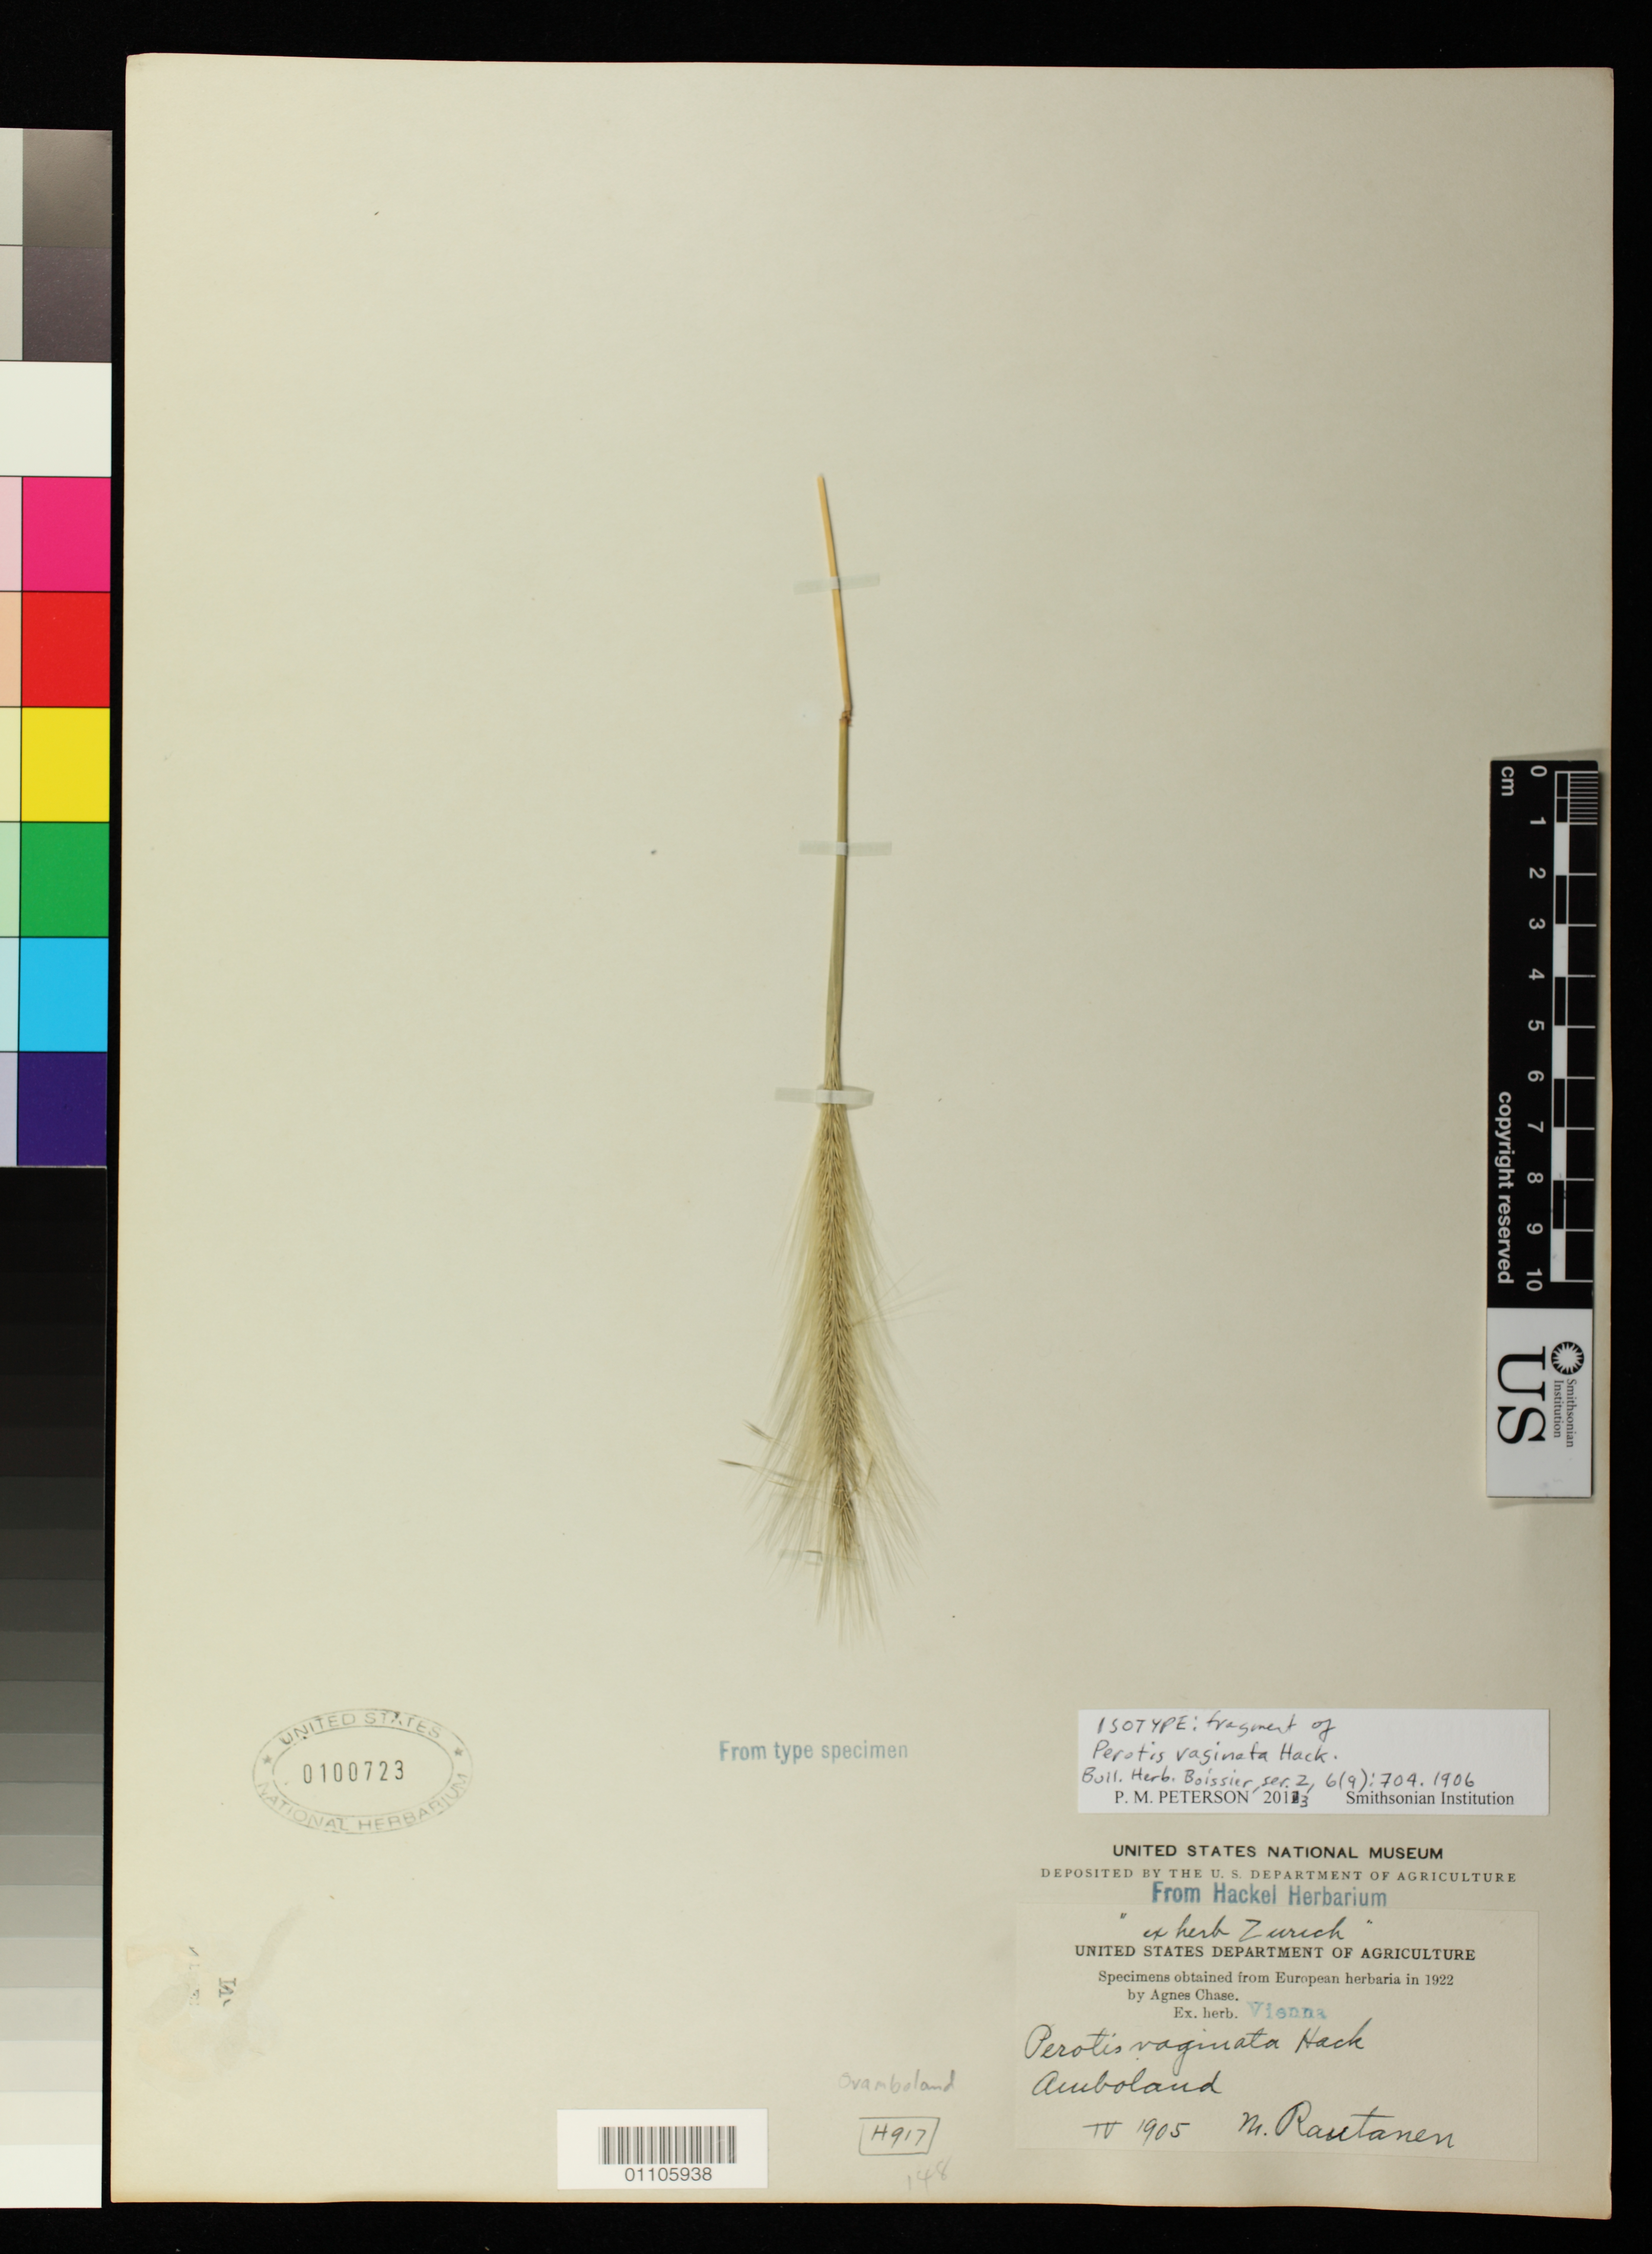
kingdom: Plantae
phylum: Tracheophyta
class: Liliopsida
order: Poales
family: Poaceae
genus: Perotis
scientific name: Perotis vaginata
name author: Hack.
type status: Isotype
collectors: M. Rautanen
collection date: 1905-04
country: Namibia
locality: Amboland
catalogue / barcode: US 100723